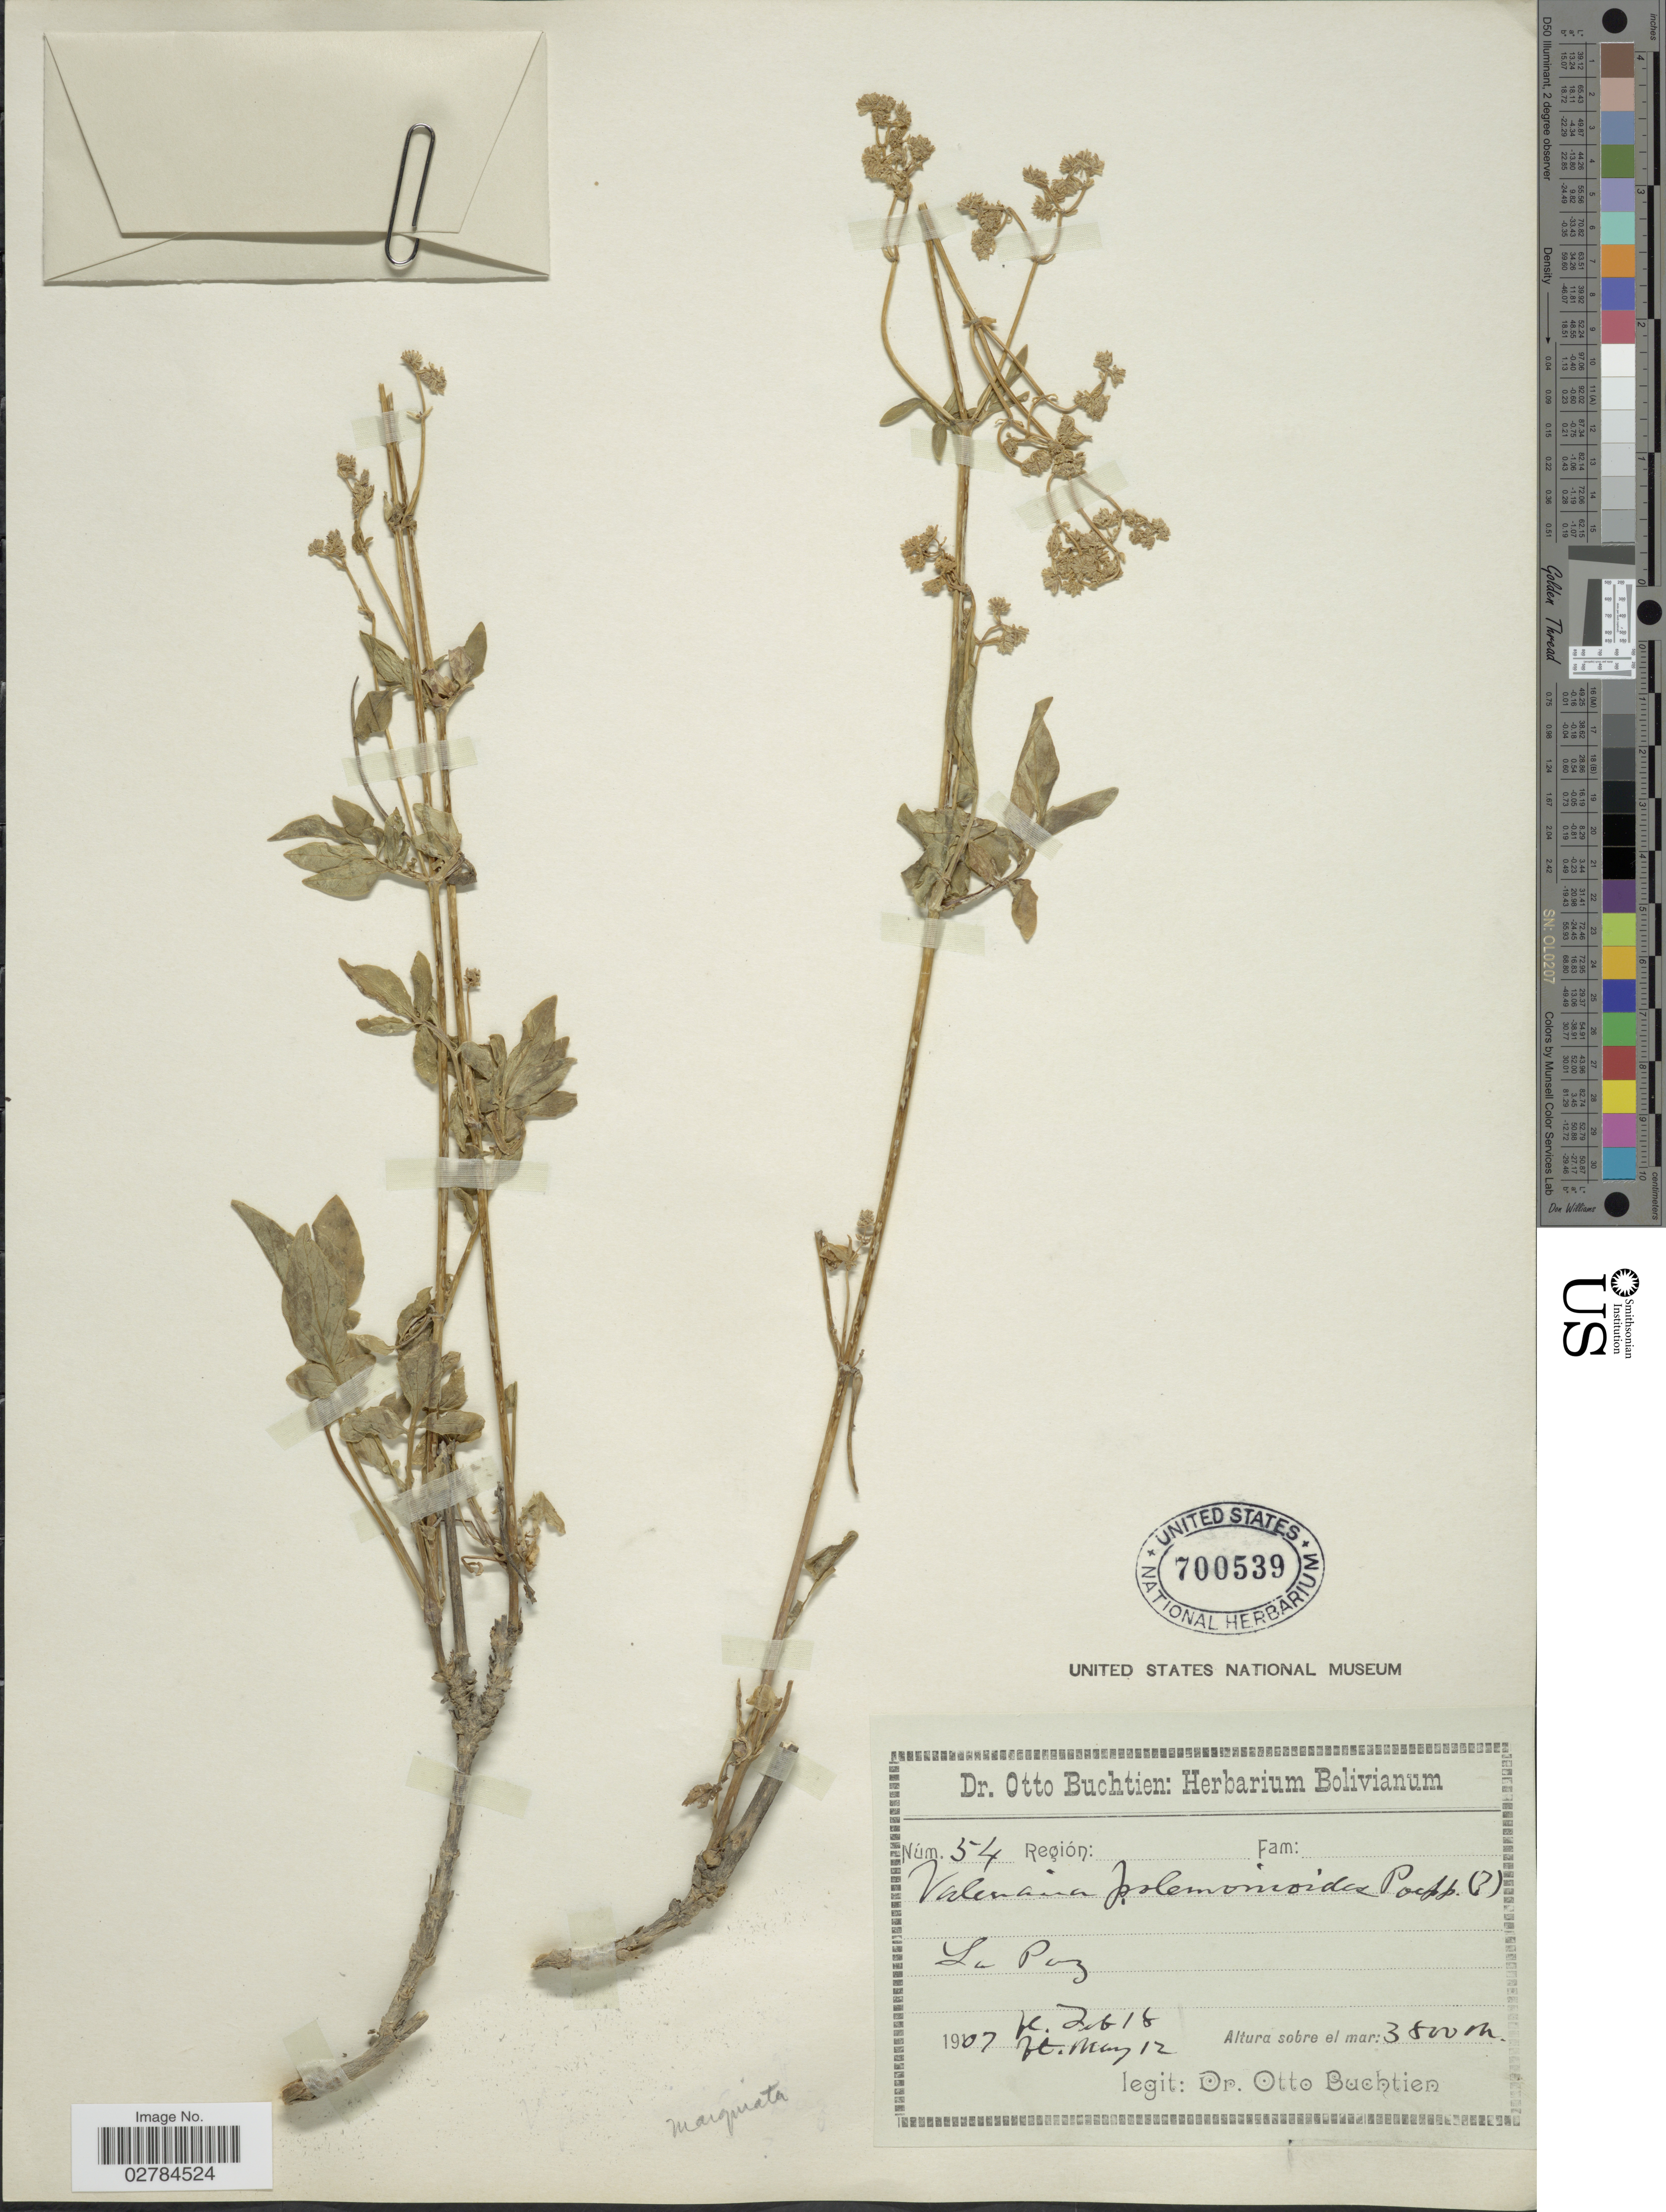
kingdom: Plantae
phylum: Tracheophyta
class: Magnoliopsida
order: Dipsacales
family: Caprifoliaceae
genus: Valeriana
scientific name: Valeriana decussata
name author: Ruiz & Pav.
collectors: O. Buchtien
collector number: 54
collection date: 1907-02-18/1907-05-12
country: Bolivia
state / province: La Paz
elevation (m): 3800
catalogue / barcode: US 700539